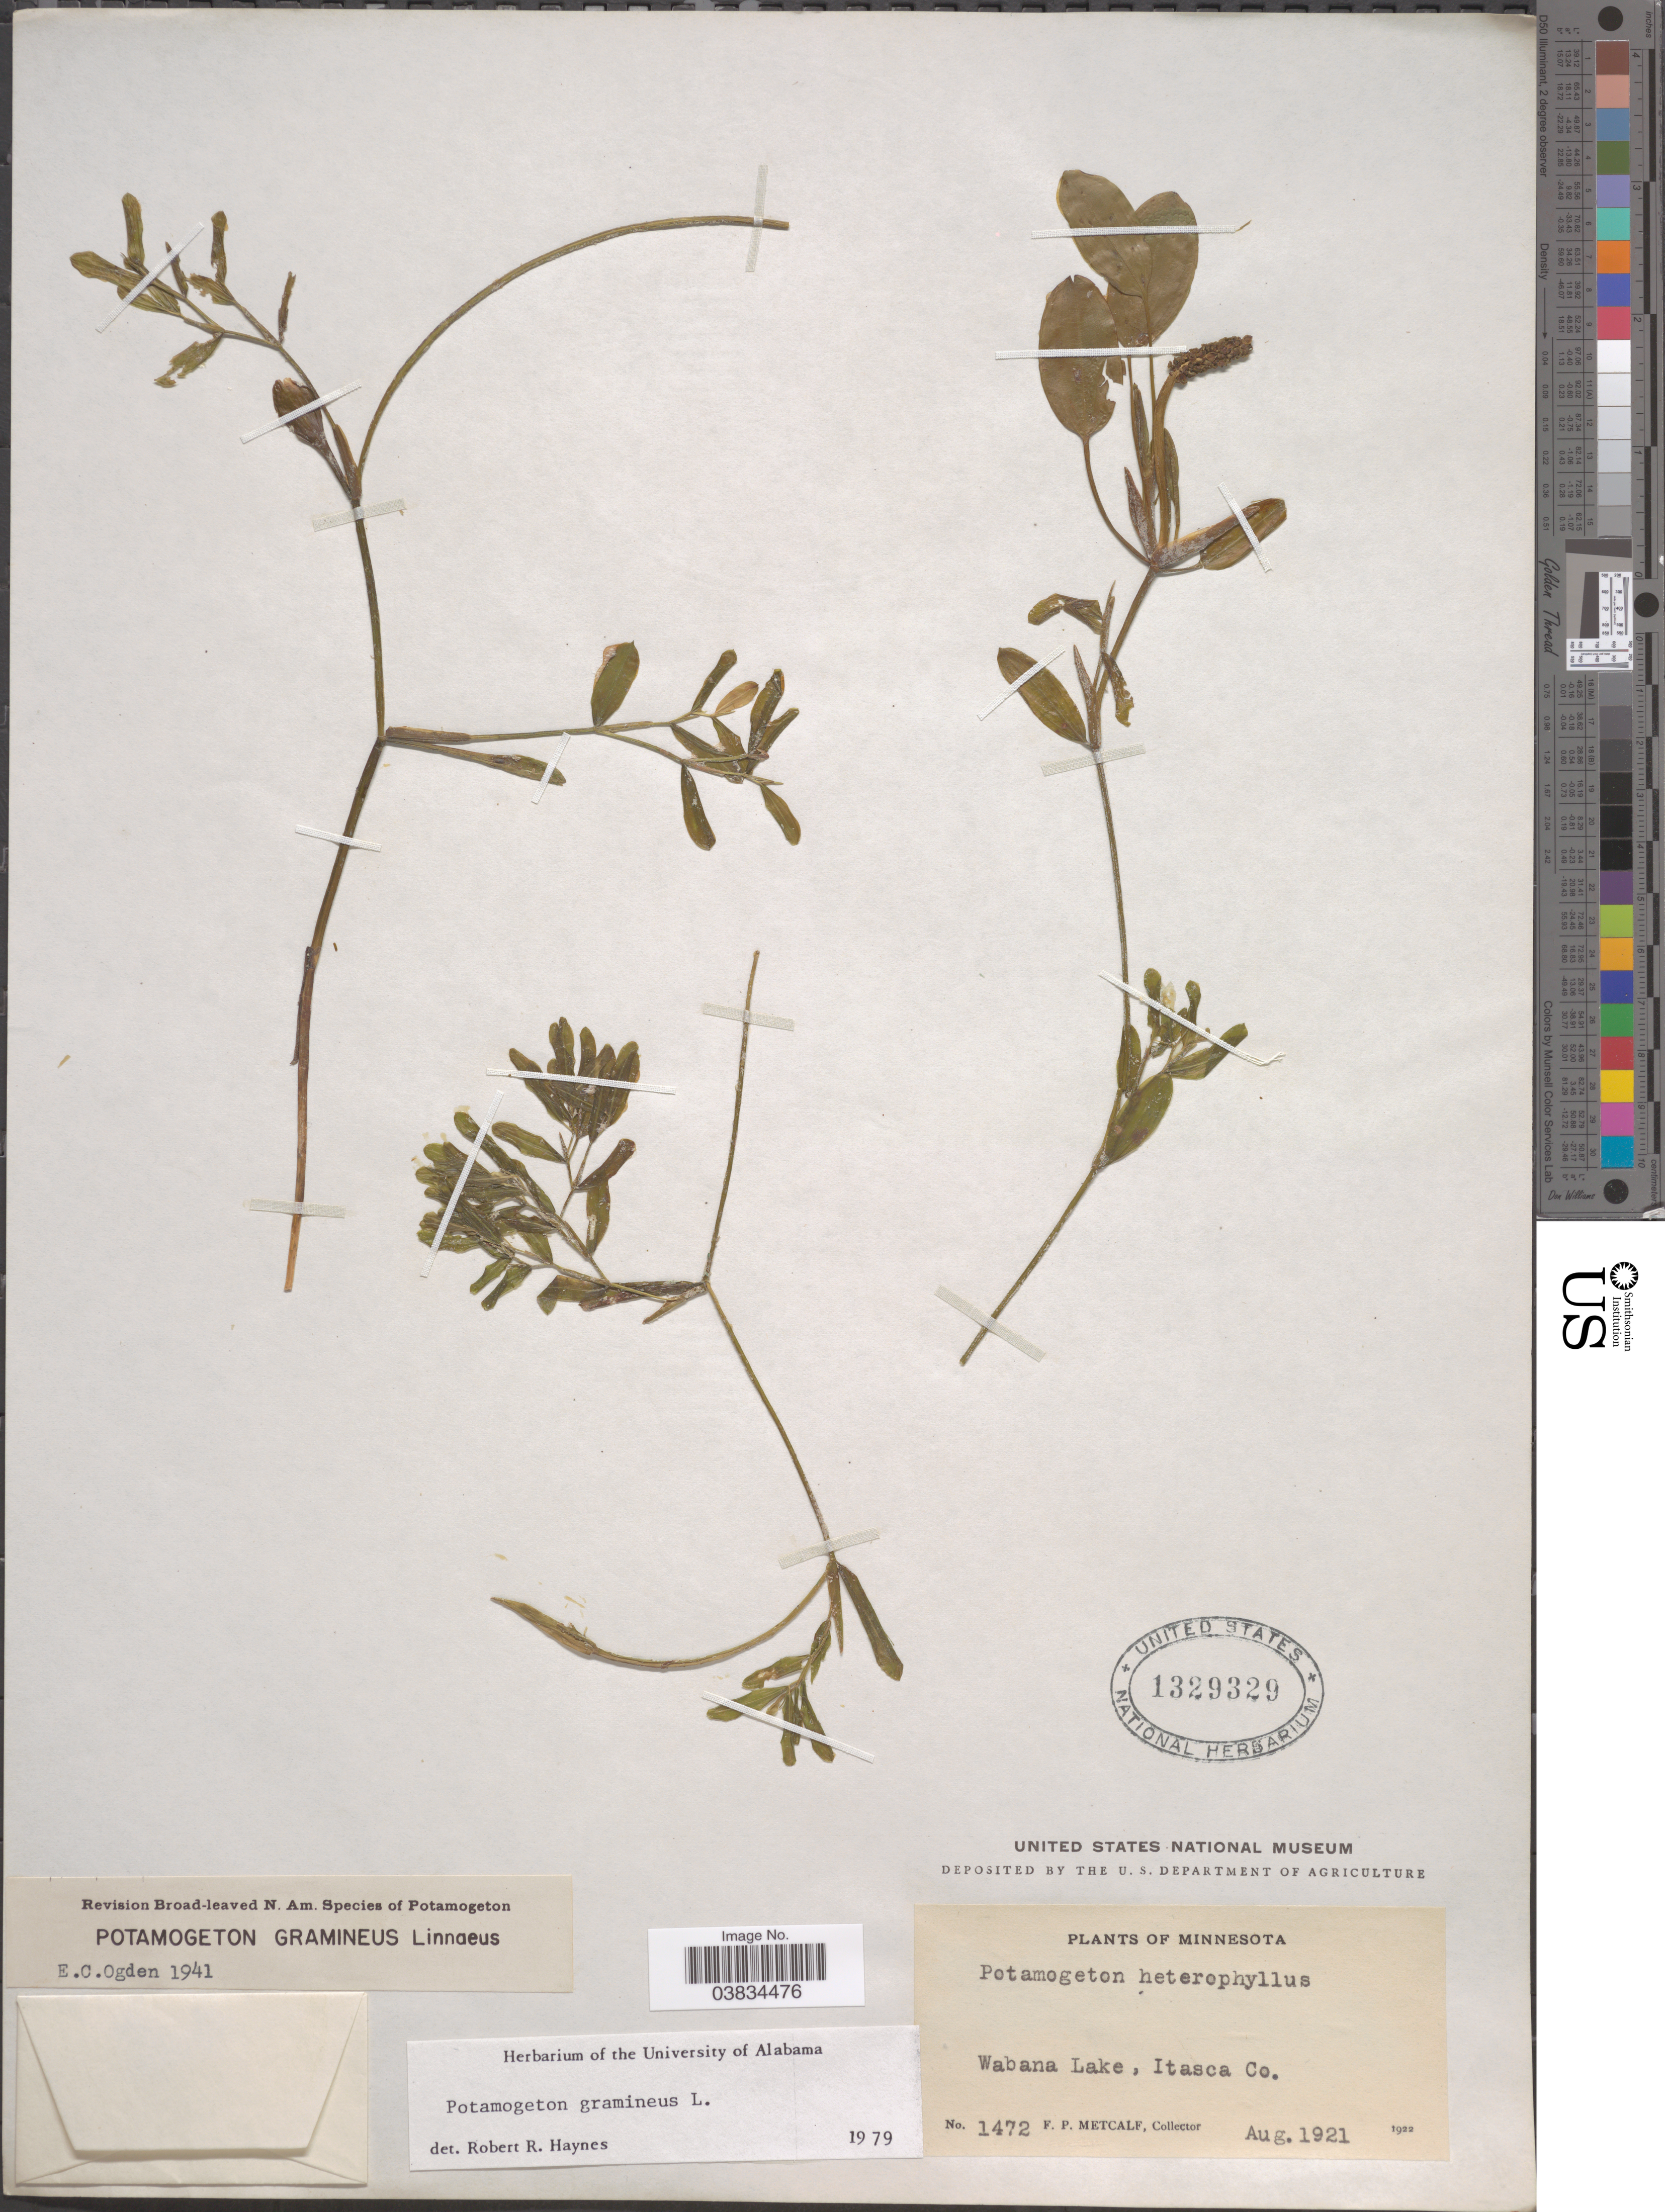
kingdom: Plantae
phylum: Tracheophyta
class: Liliopsida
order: Alismatales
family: Potamogetonaceae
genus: Potamogeton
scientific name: Potamogeton gramineus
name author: L.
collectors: F. Metcalf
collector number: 1472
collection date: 1921-08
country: United States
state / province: Minnesota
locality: Wabana Lake, Itasca Co.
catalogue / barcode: US 1329329